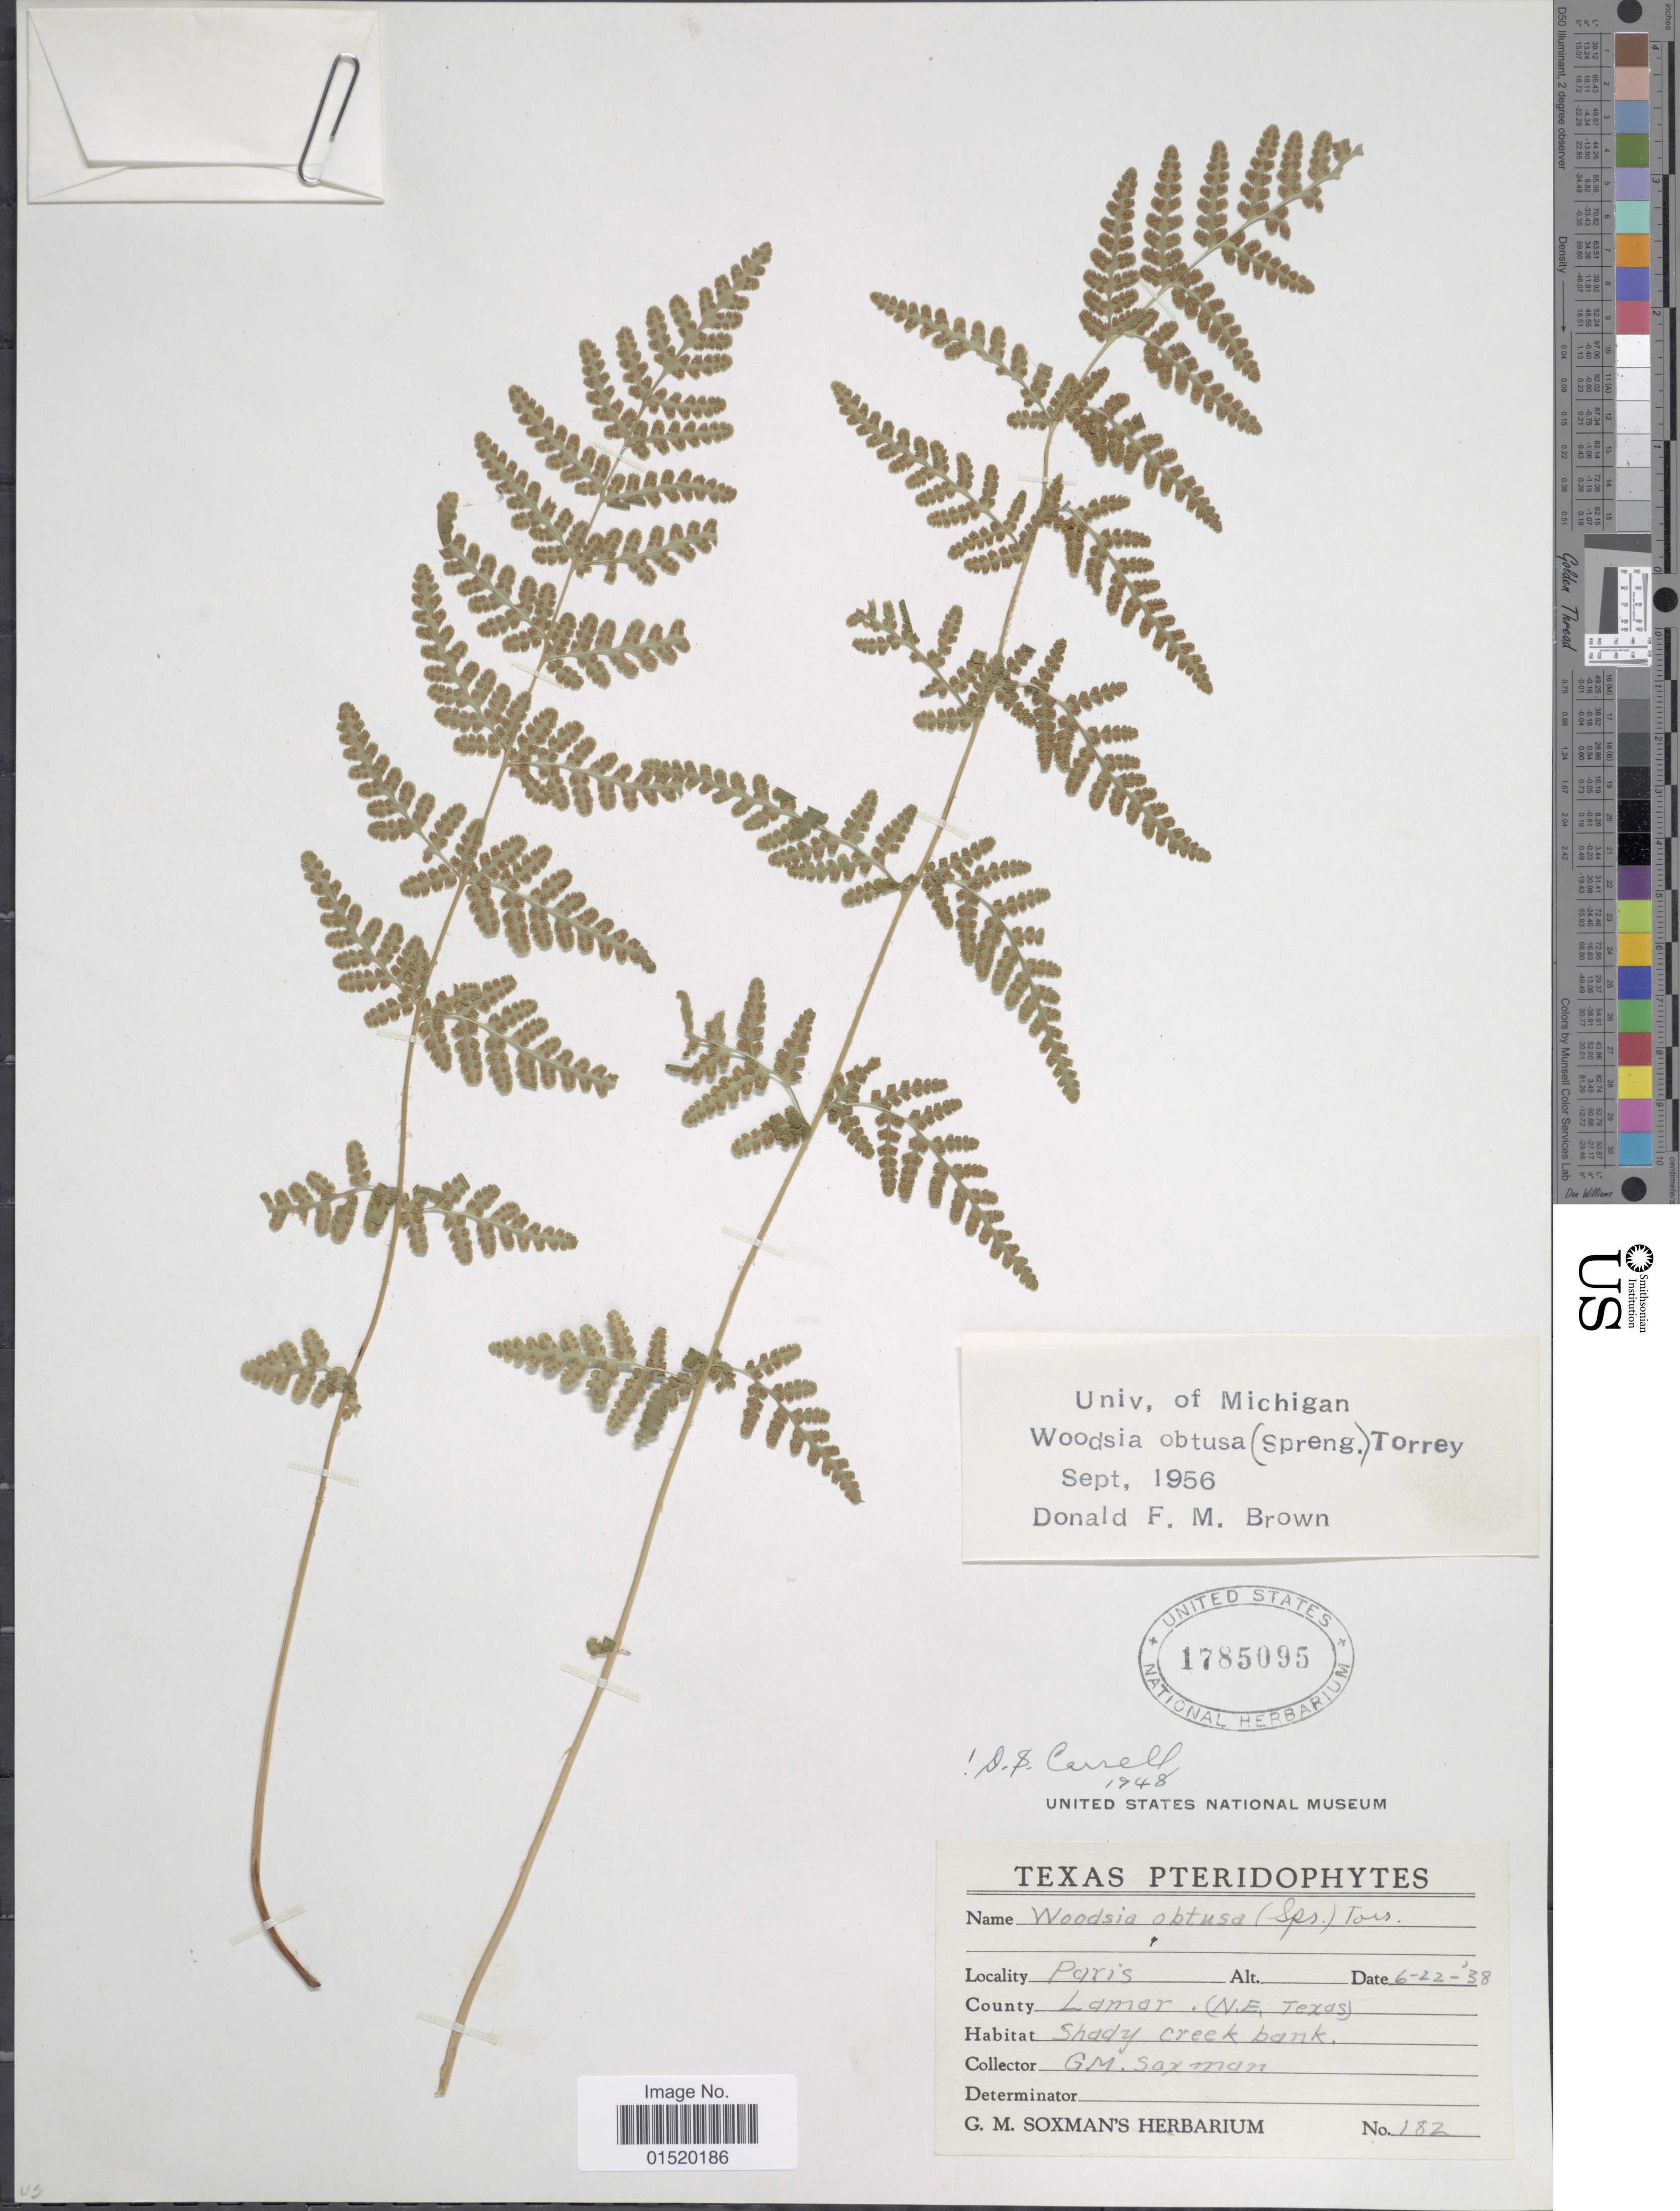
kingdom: Plantae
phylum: Tracheophyta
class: Polypodiopsida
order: Polypodiales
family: Woodsiaceae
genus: Woodsia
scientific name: Woodsia obtusa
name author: (Spreng.) Torr.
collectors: G. Soxman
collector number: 182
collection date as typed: Transcribed d/m/y: 22/6/38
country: United States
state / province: Texas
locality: Paris, County Lamar (N.E. Texas)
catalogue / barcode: US 1785095